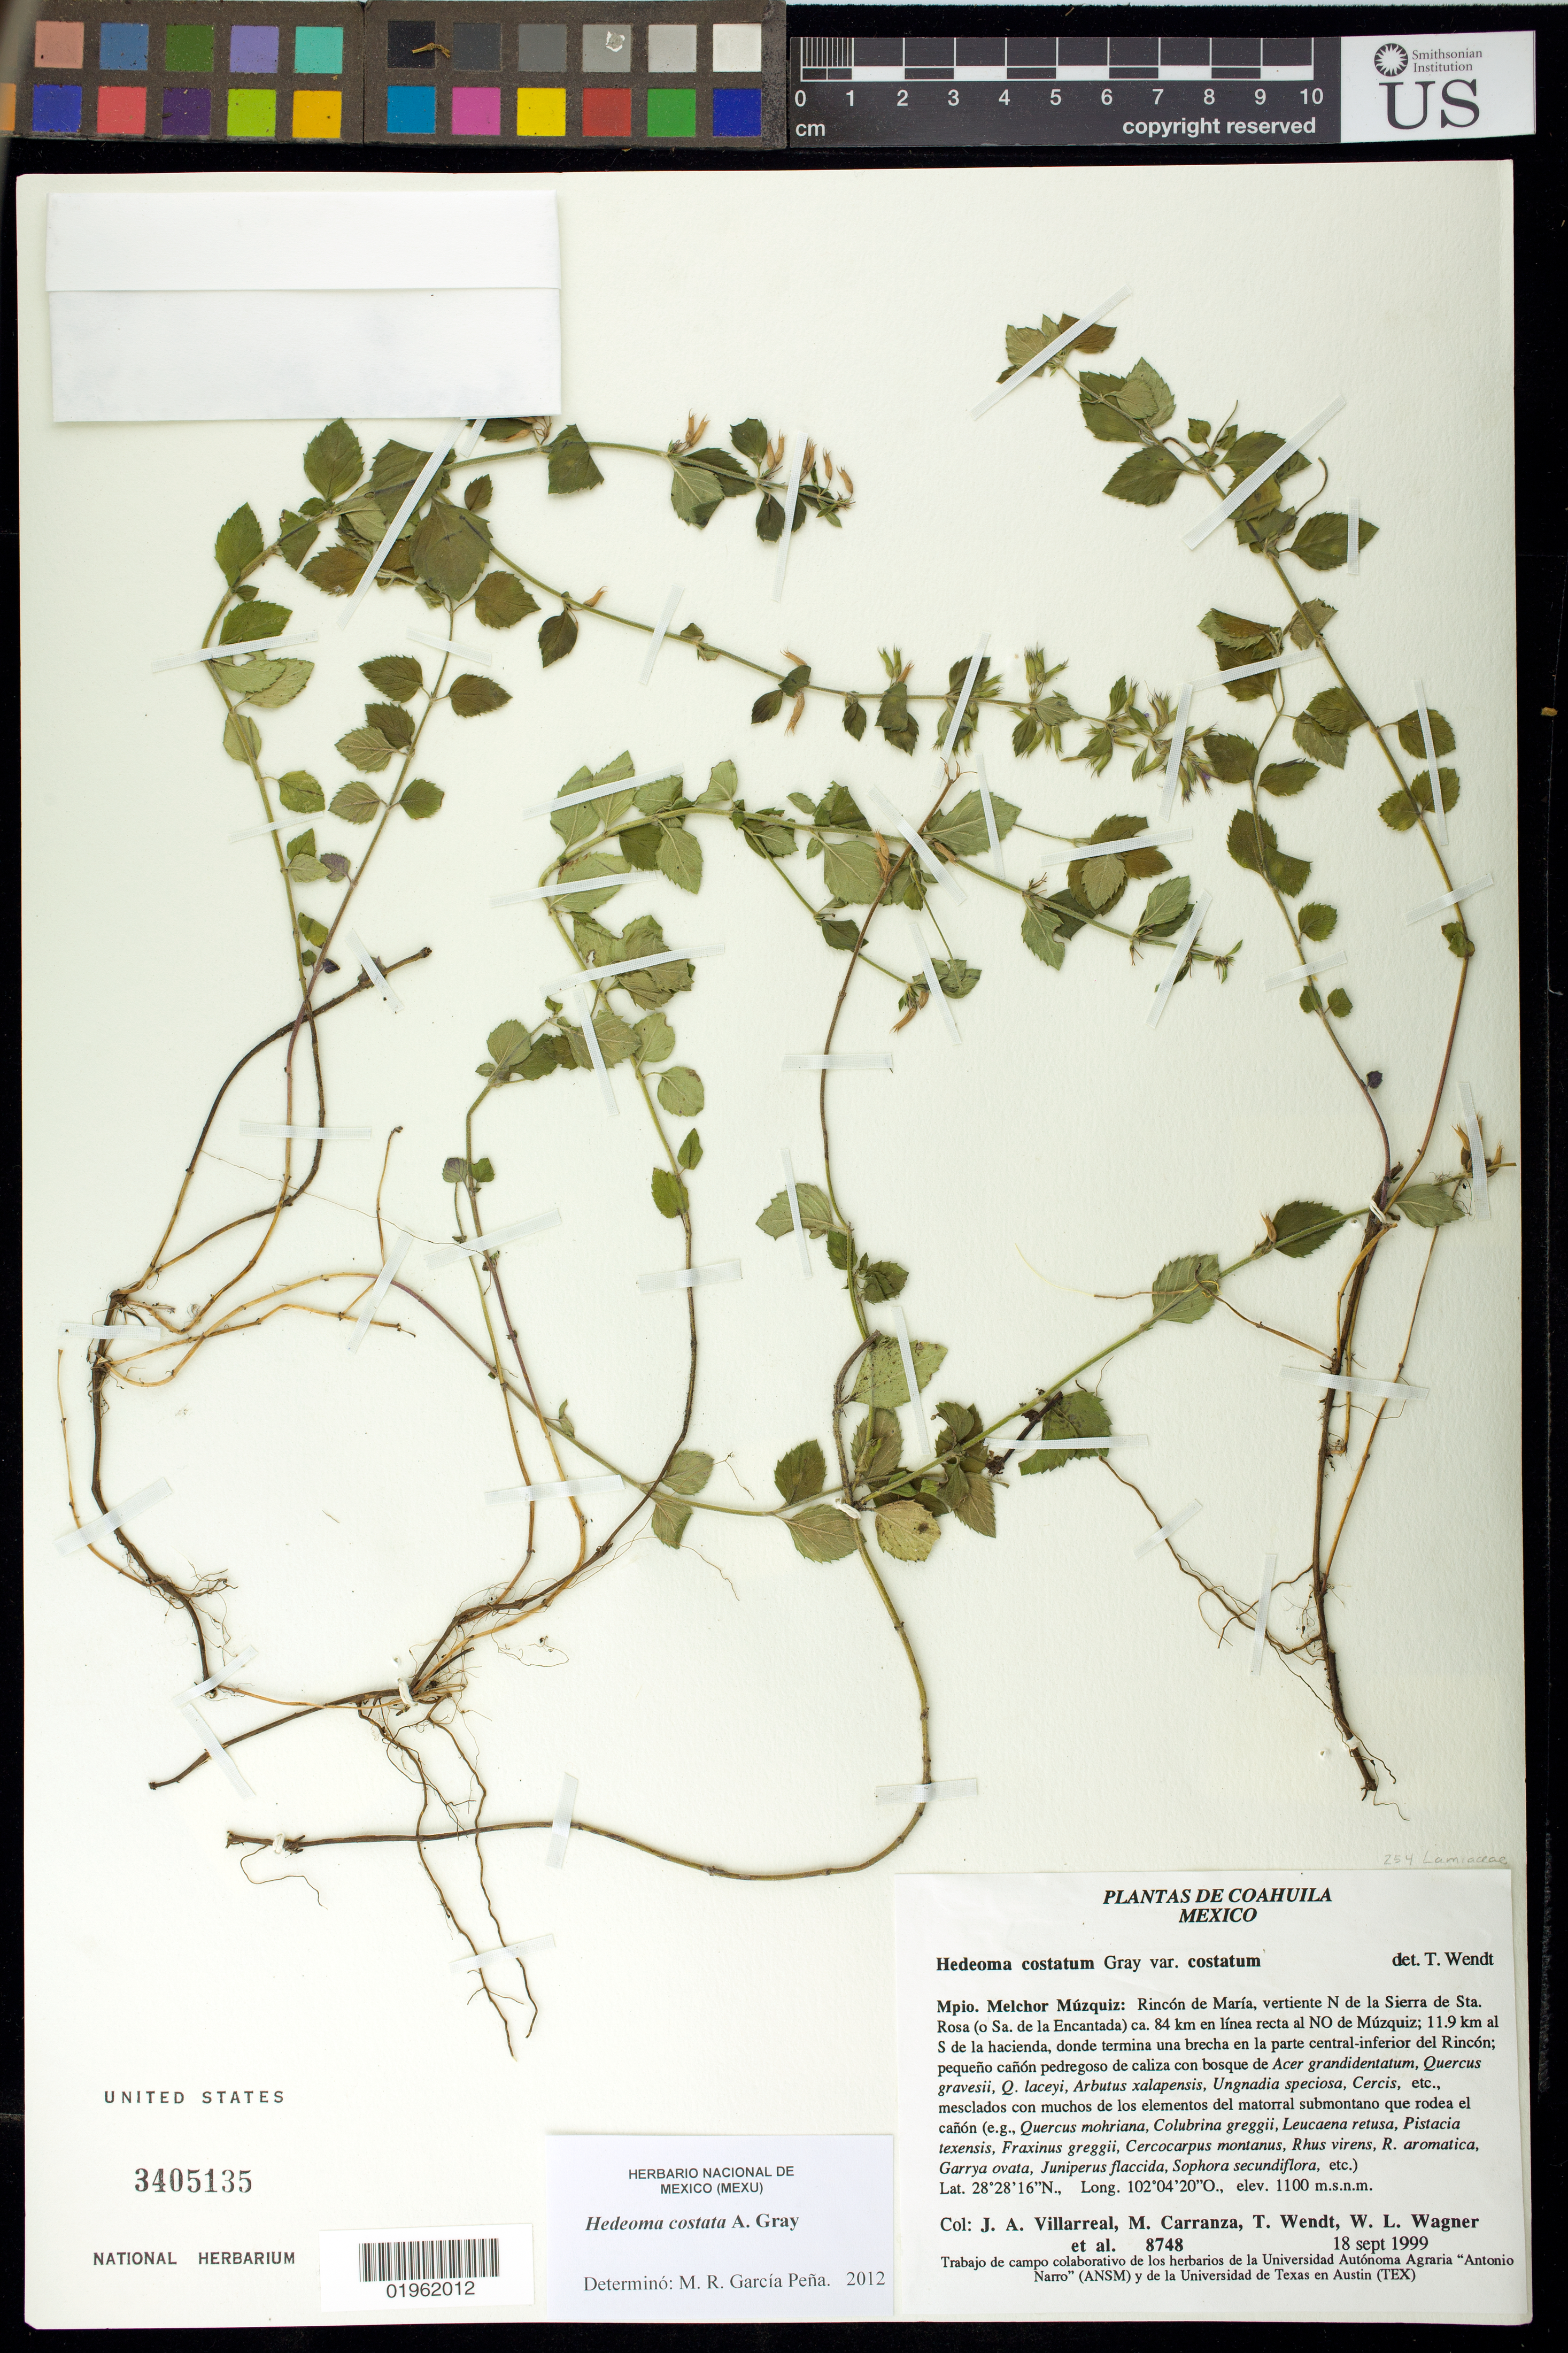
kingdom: Plantae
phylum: Tracheophyta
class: Magnoliopsida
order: Lamiales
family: Lamiaceae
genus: Hedeoma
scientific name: Hedeoma costata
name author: A. Gray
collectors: J. Villarreal, M. Carranza, T. L. Wendt, W. L. Wagner & et al.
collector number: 8748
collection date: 1999-09-18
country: Mexico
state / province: Coahuila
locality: Mpio. Melchor Muzquiz: Rincon de Maria, vertiente N de la Sierra de Sta. Rosa (o Sa. de la Encantada) ca. 84 km en linea recta al NO de Muzquiz; 11.9 km al S de la hacienda, donde termina una brecha en la parte central-inferior del Rincon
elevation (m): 1100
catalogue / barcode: US 3405135